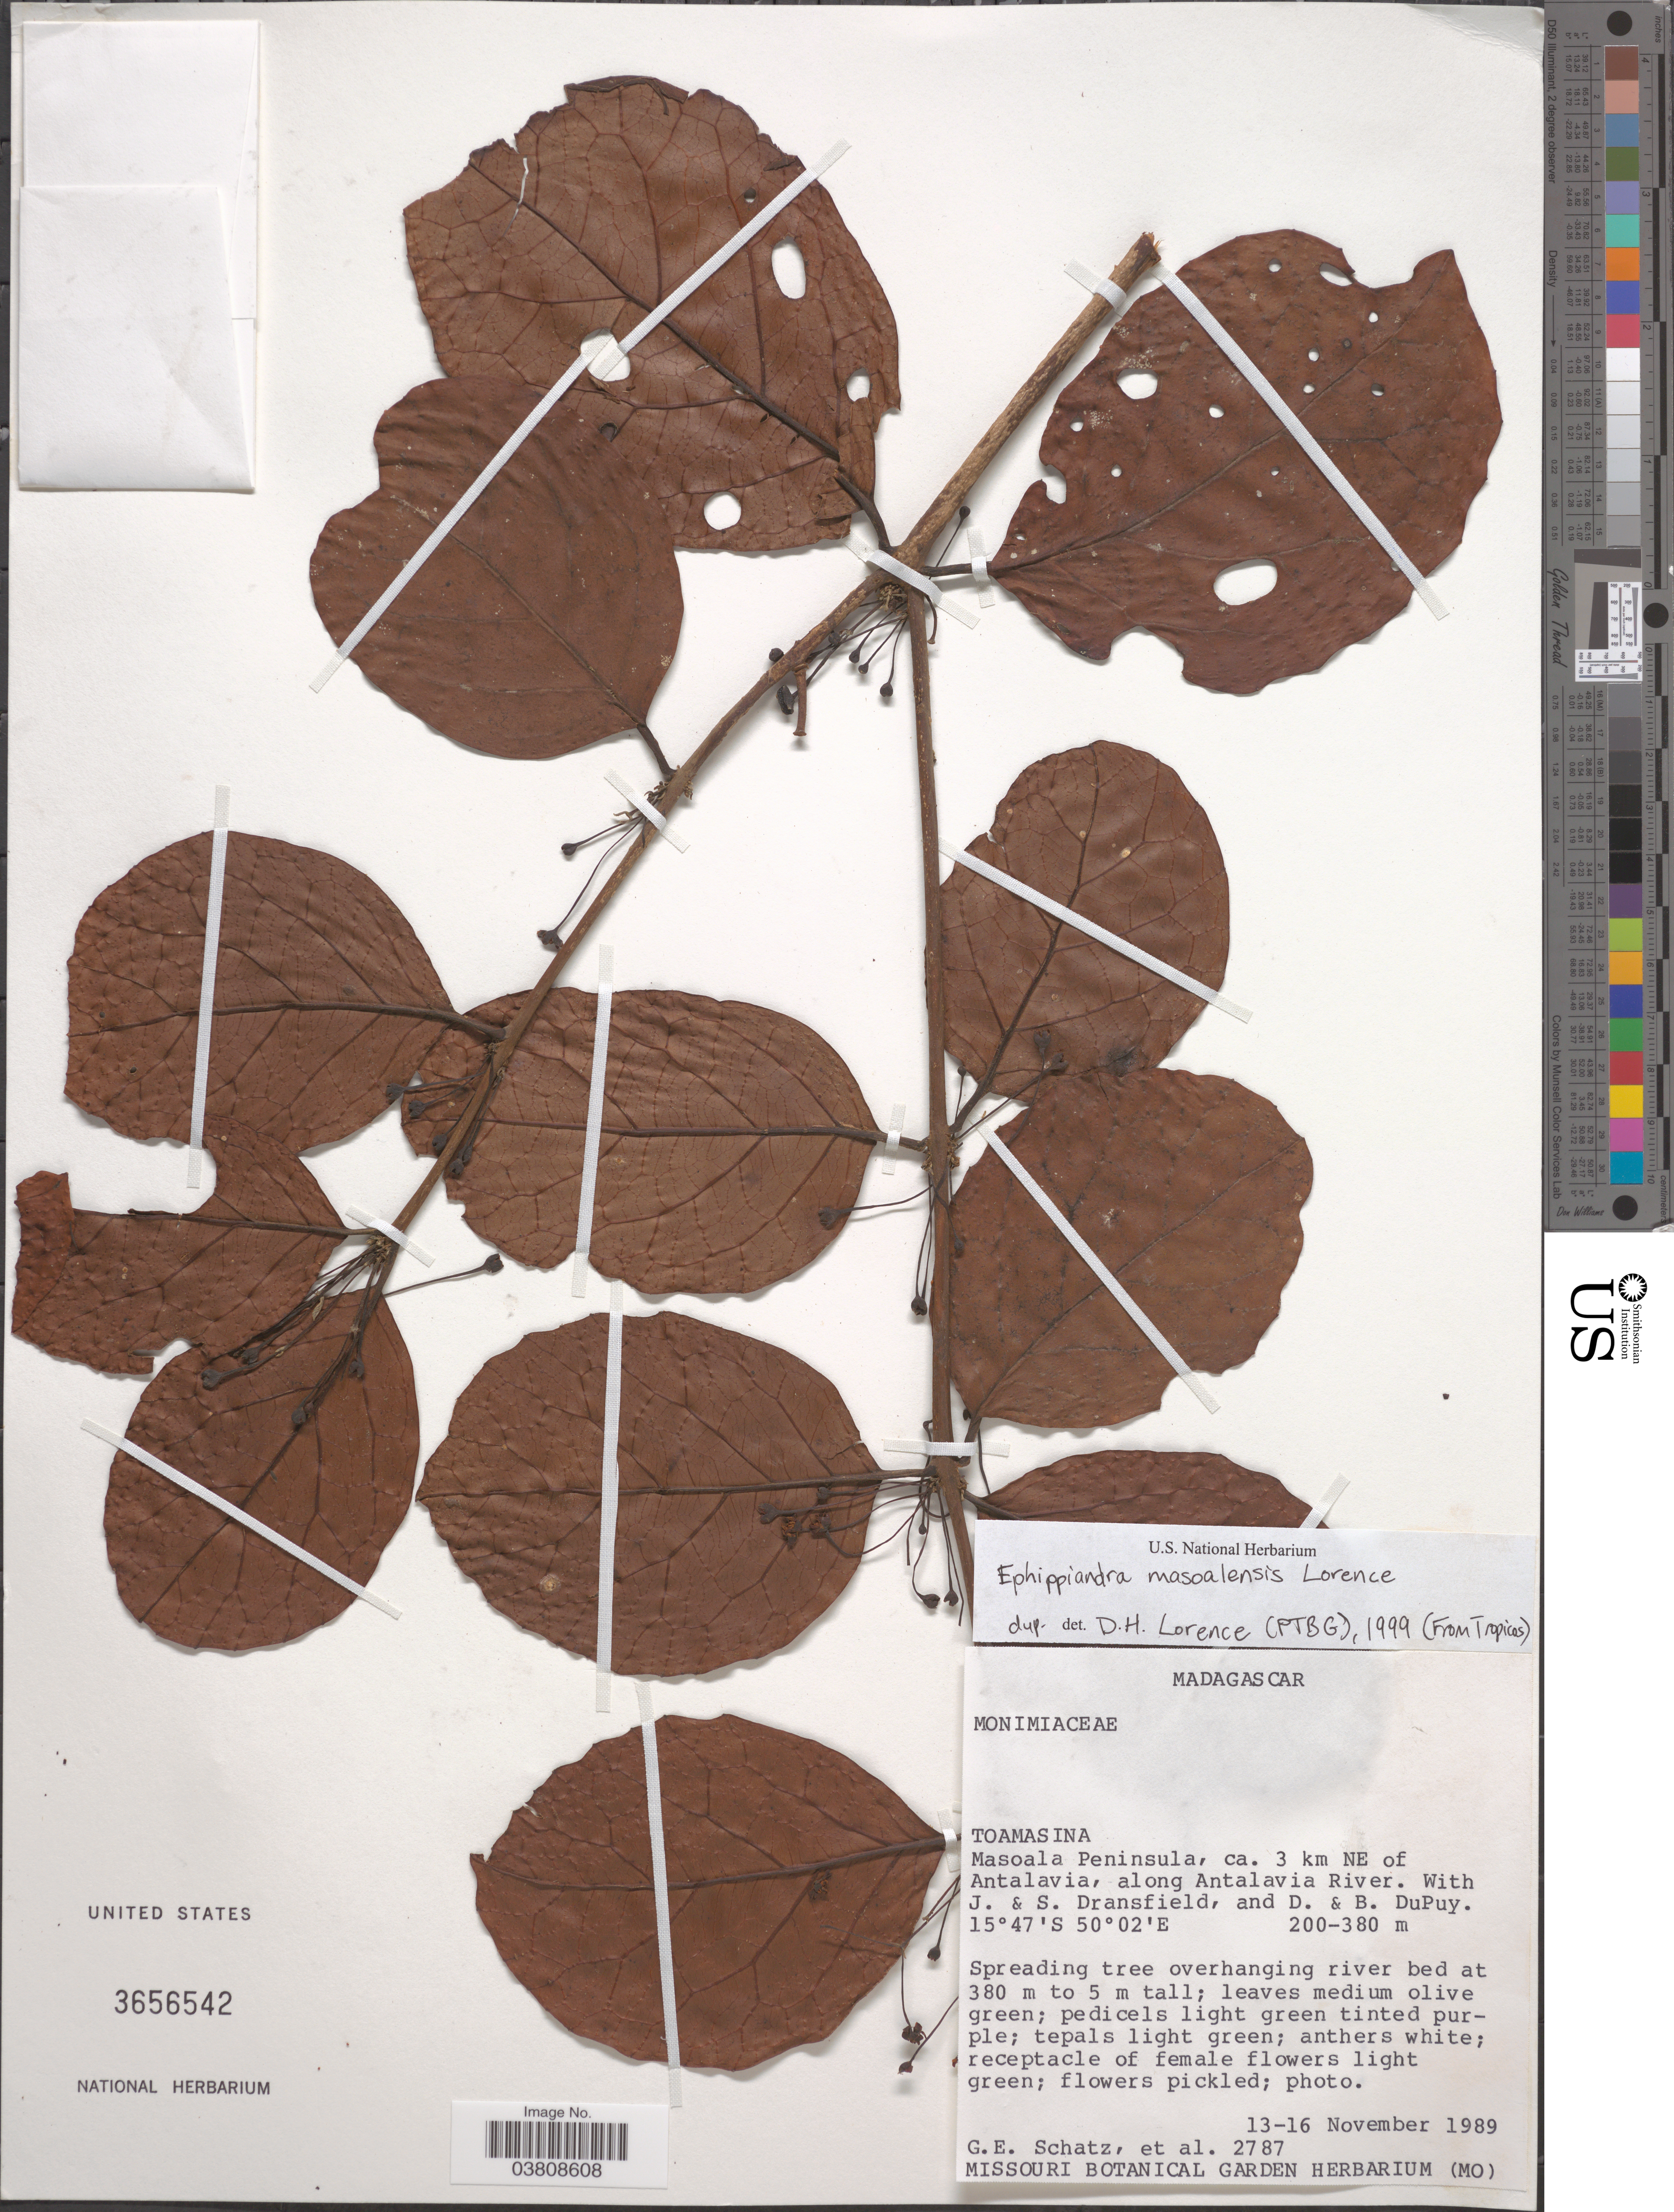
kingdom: Plantae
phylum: Tracheophyta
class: Magnoliopsida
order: Laurales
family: Monimiaceae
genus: Ephippiandra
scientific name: Ephippiandra masoalensis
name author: Lorence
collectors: G. Schatz, J. Dransfield, S. Dransfield, D. Du Puy & B. Dupuy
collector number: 2787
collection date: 1989-11-13/1989-11-16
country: Madagascar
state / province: Analanjirofo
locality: Masoala Peninsula, ca. 3 km NE of Antalavia, along Antalavia River.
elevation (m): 200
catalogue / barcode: US 3656542